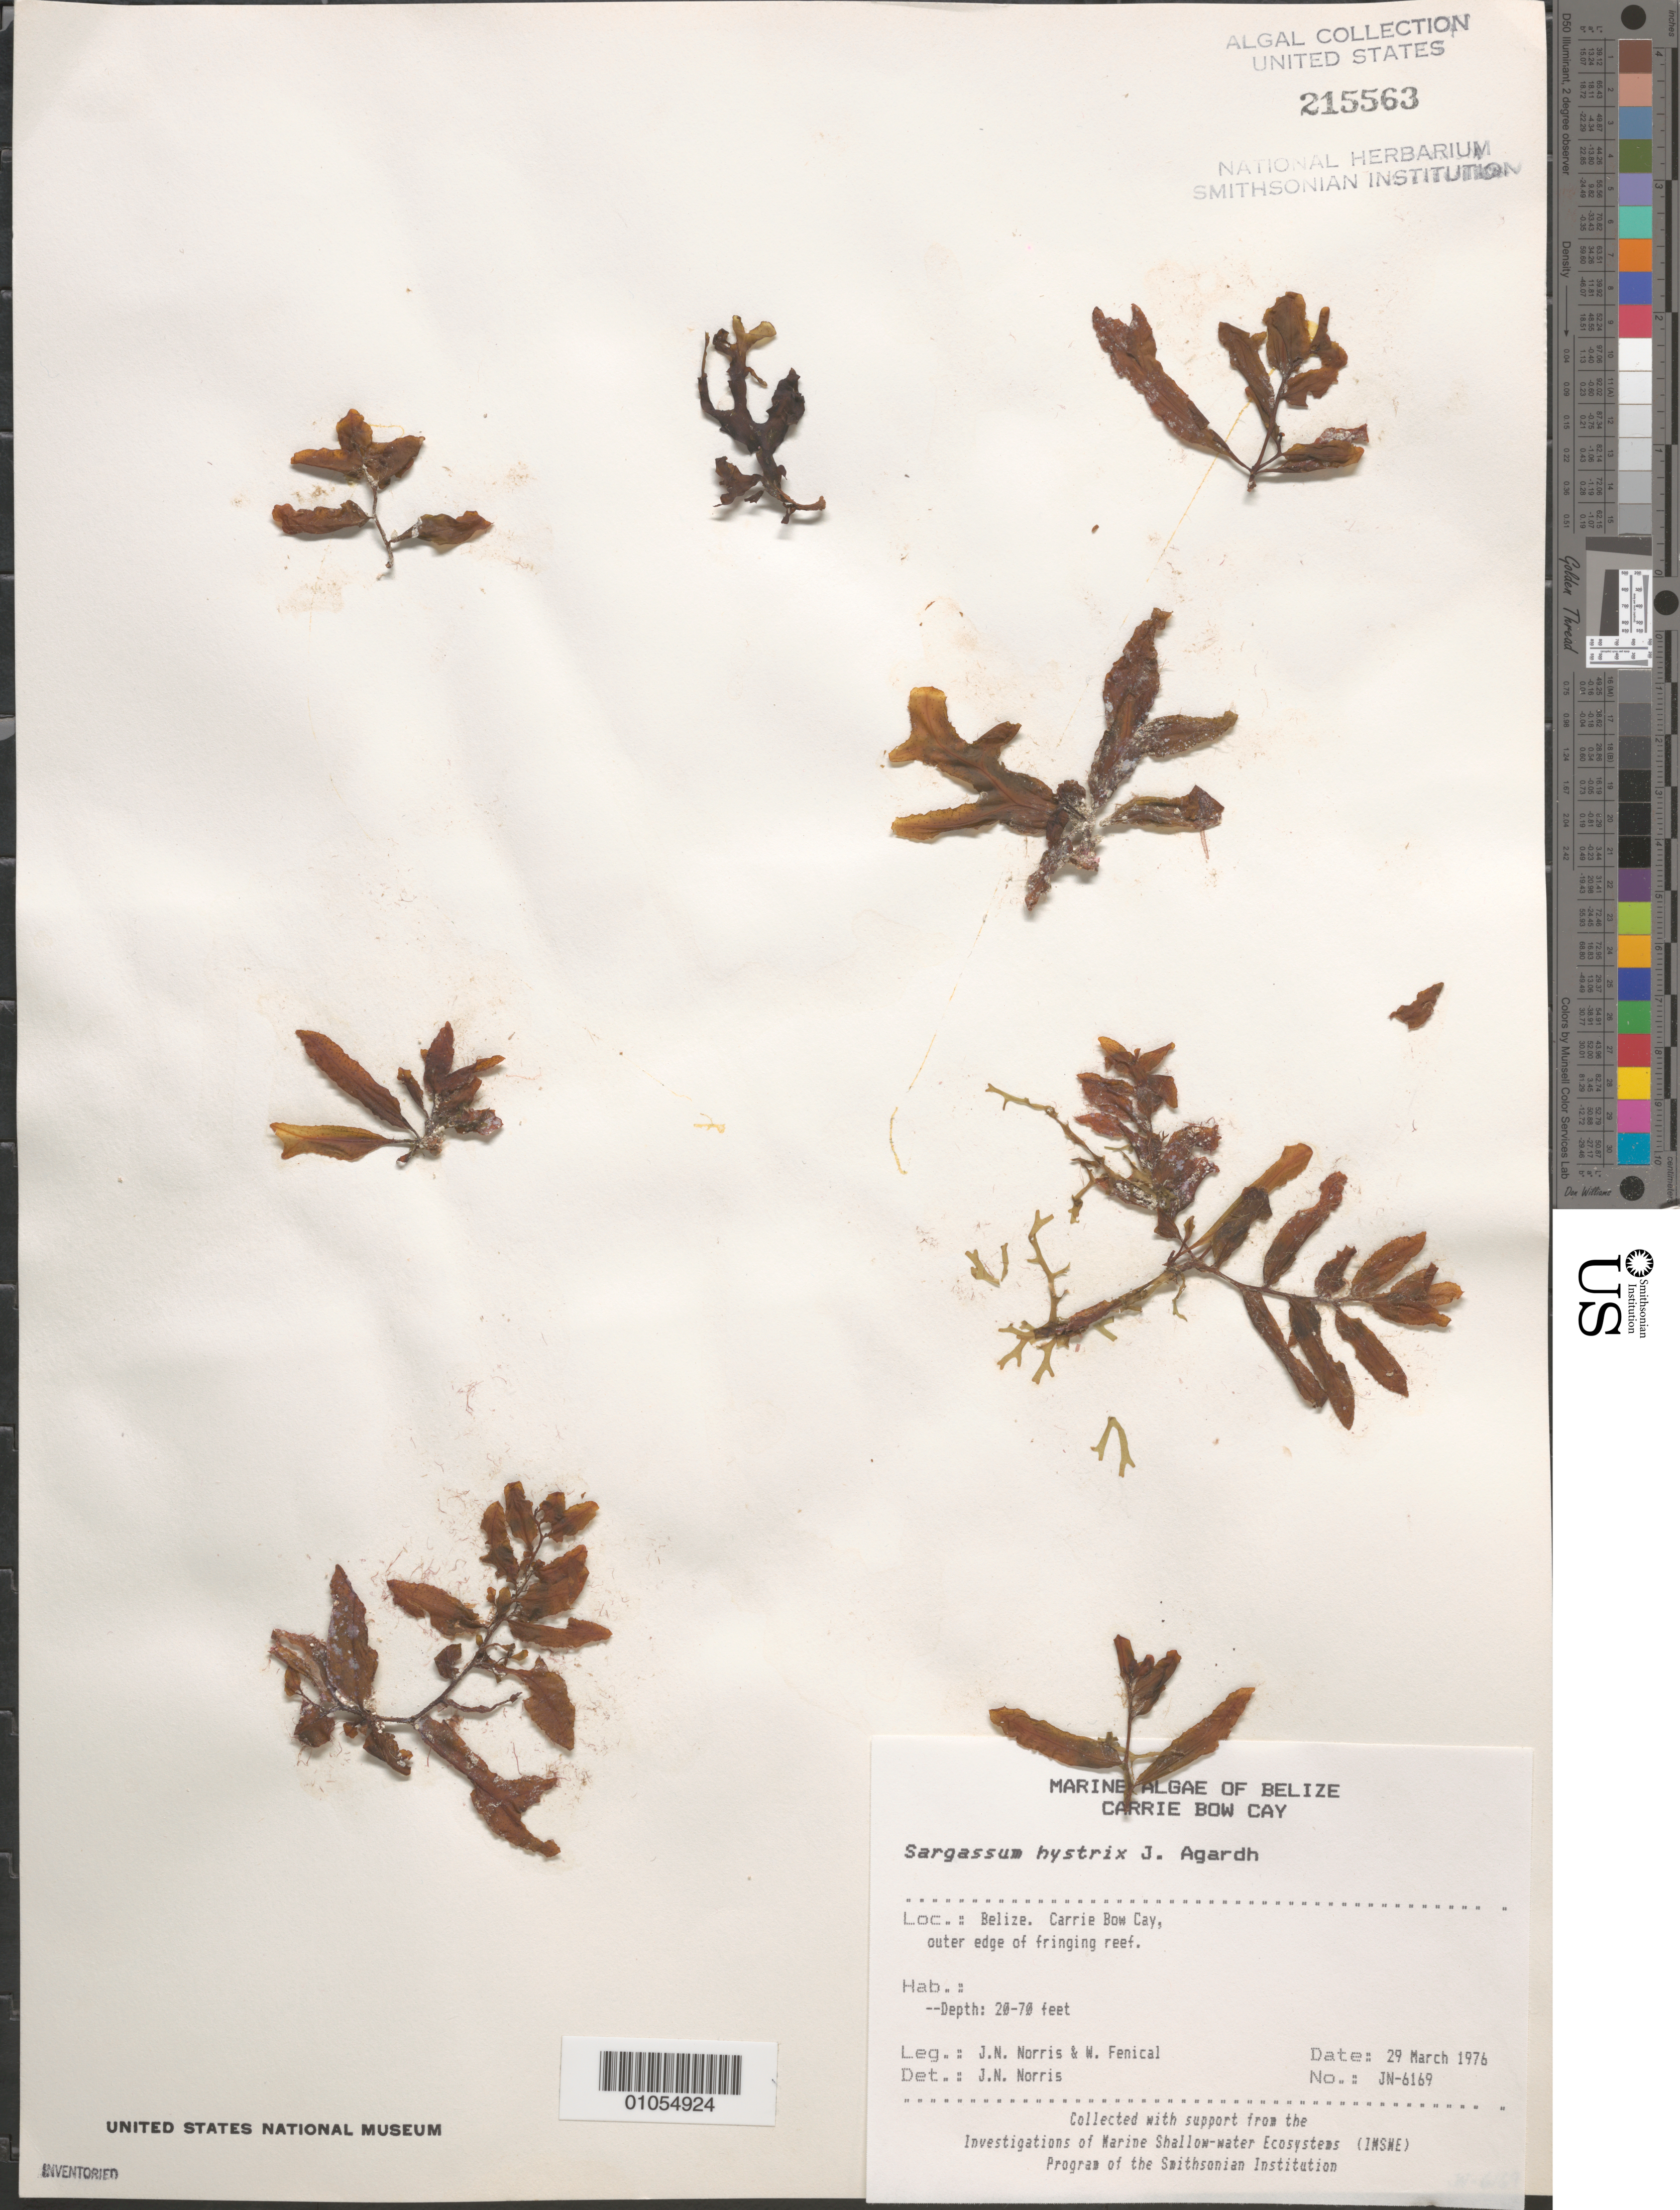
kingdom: Chromista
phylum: Ochrophyta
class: Phaeophyceae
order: Fucales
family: Sargassaceae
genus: Sargassum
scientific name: Sargassum hystrix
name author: J. Agardh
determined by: Norris, James N.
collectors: J. N. Norris & W. Fenical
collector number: JN-6169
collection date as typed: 29 Mar 1976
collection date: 1976-03-29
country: Belize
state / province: Stann Creek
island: Carrie Bow Cay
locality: Outer edge of fringing reef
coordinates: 16 48'N, 88 05'W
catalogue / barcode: US 215563